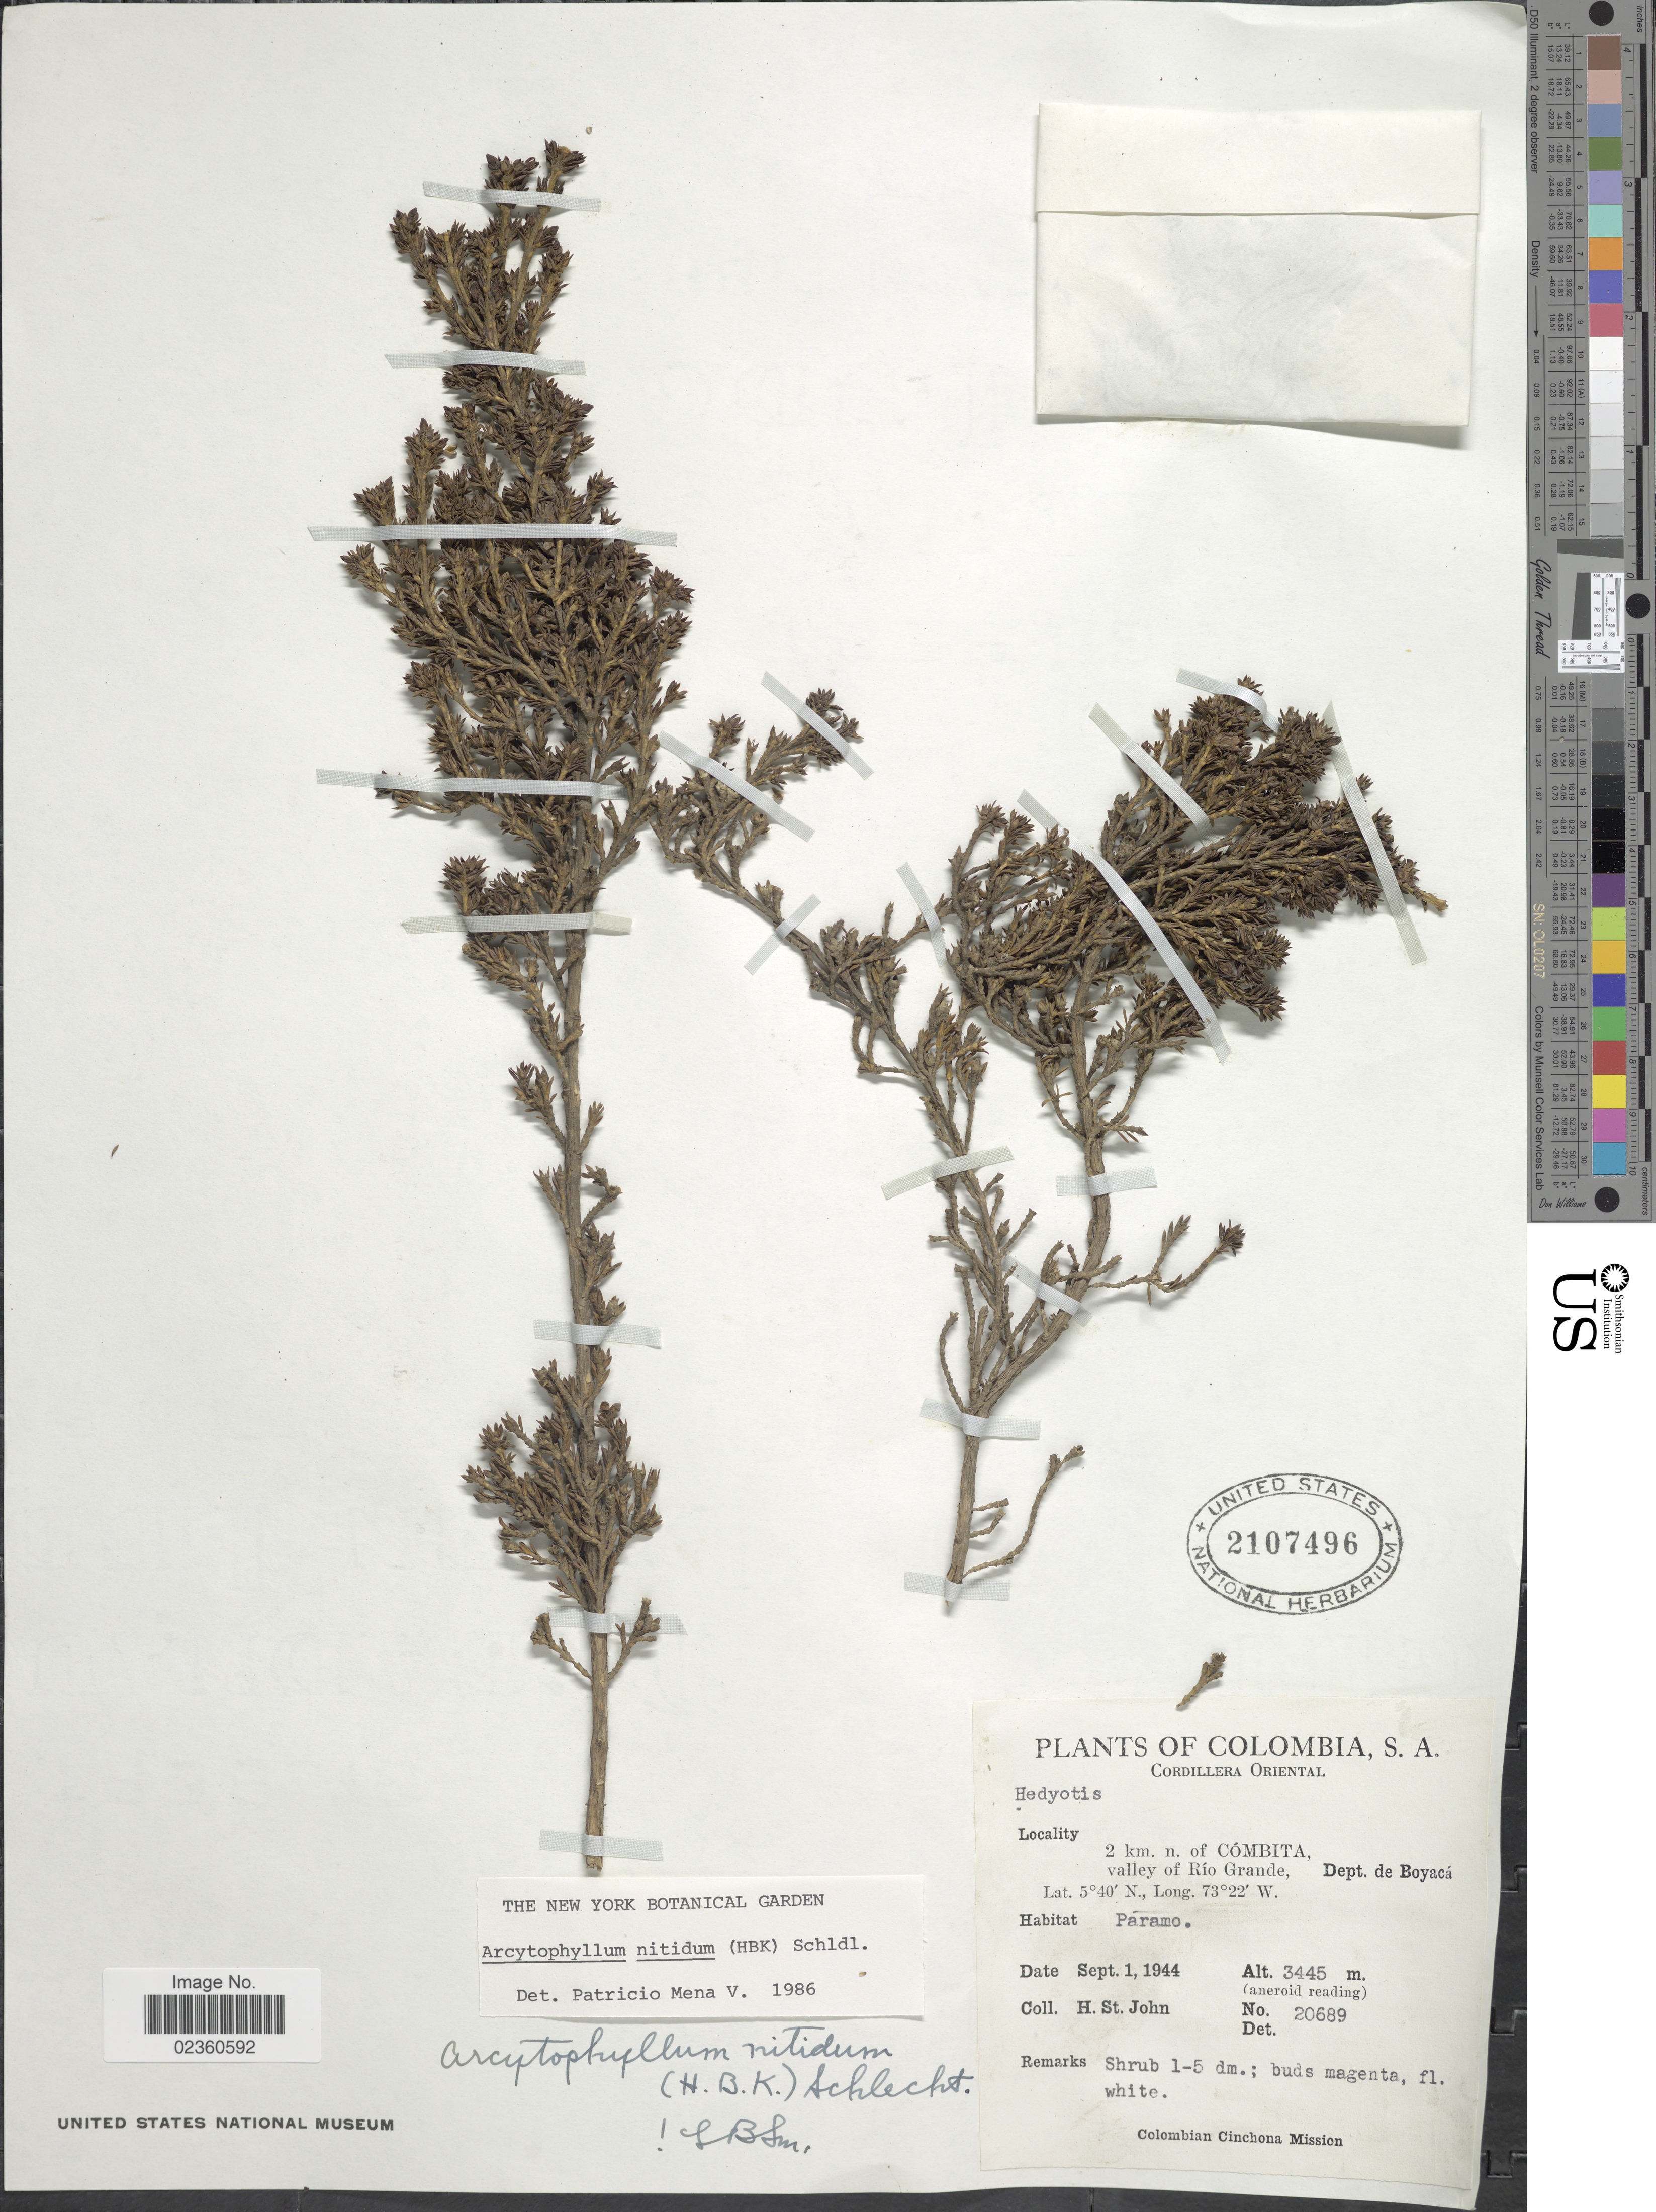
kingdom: Plantae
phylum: Tracheophyta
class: Magnoliopsida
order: Gentianales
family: Rubiaceae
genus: Arcytophyllum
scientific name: Arcytophyllum nitidum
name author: (Kunth) Schltdl.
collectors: H. St. John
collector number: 2689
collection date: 1944-09-01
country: Colombia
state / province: Boyacá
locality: Cordillera Oriental, 2 km n. of Cómbita, valley of Río Grande, Dept de Boyacá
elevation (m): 3445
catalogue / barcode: US 2107496